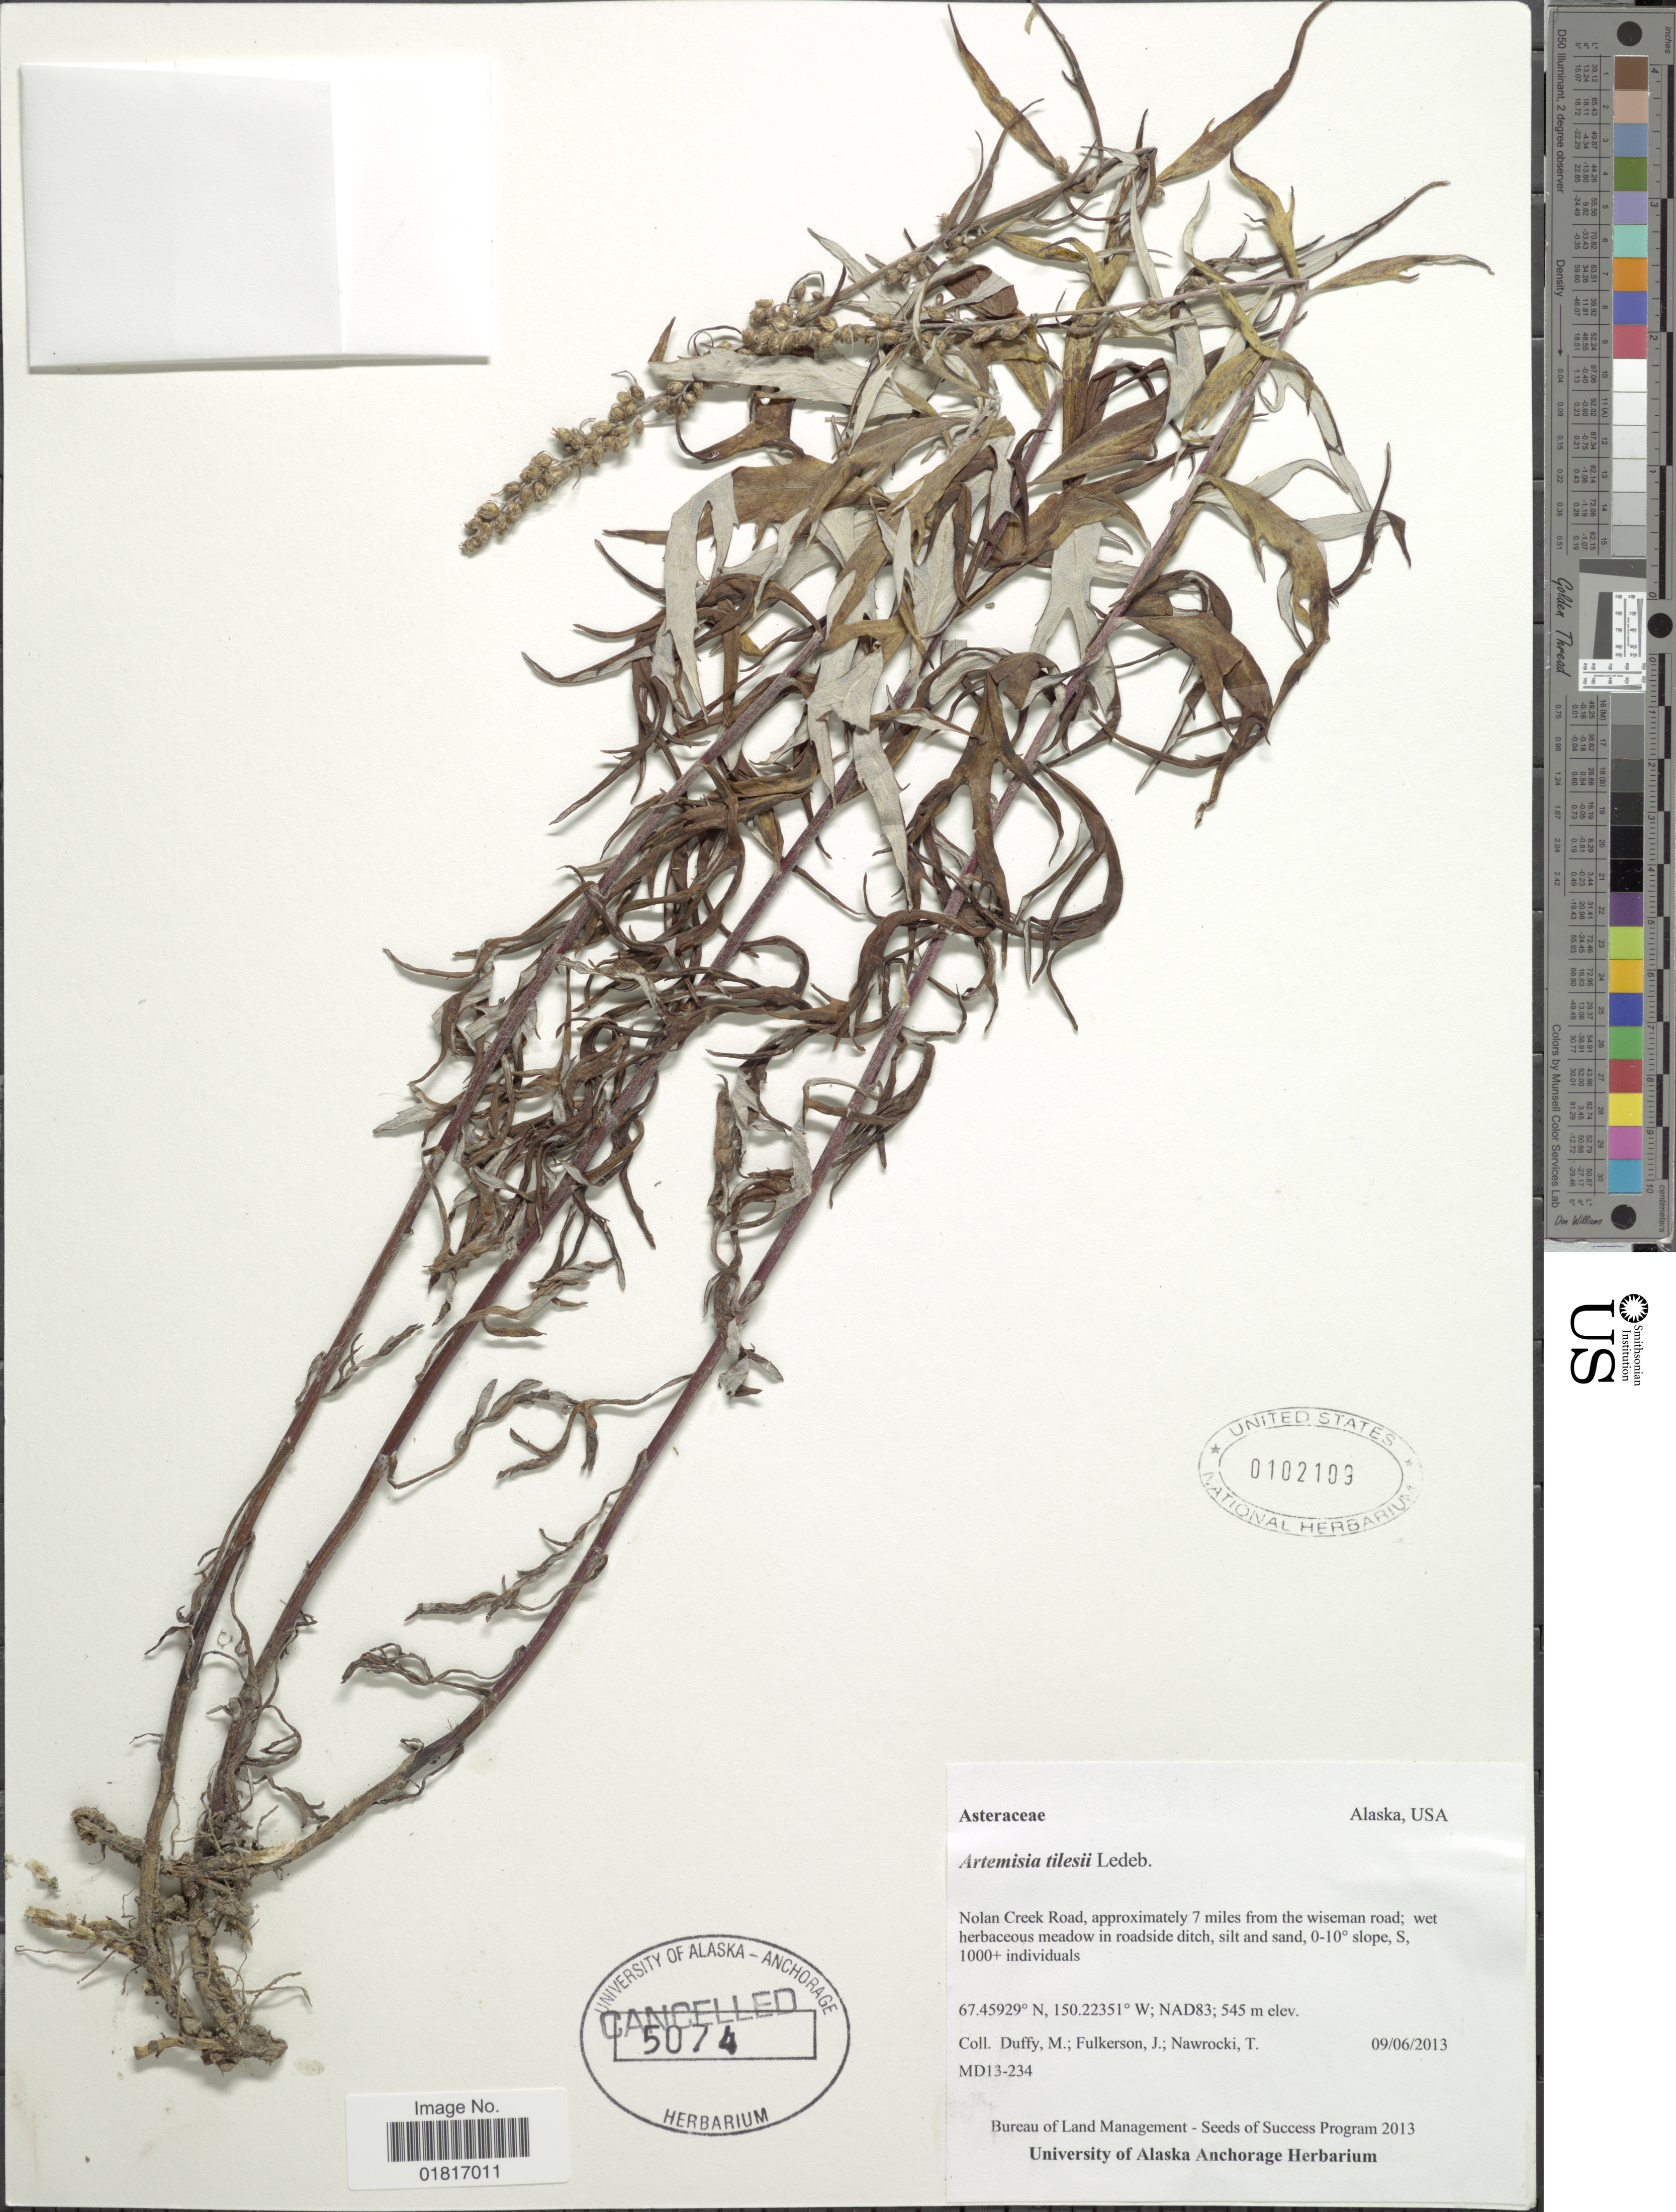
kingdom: Plantae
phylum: Tracheophyta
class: Magnoliopsida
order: Asterales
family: Asteraceae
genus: Artemisia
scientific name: Artemisia tilesii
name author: Ledeb.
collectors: M. Duffy, J. Fulkerson & T. Nawrocki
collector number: MD13-234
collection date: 2013-09-06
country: United States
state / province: Alaska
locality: Nolan Creek Road, approximately 7 miles from the wiseman road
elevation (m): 545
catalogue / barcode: US 102109